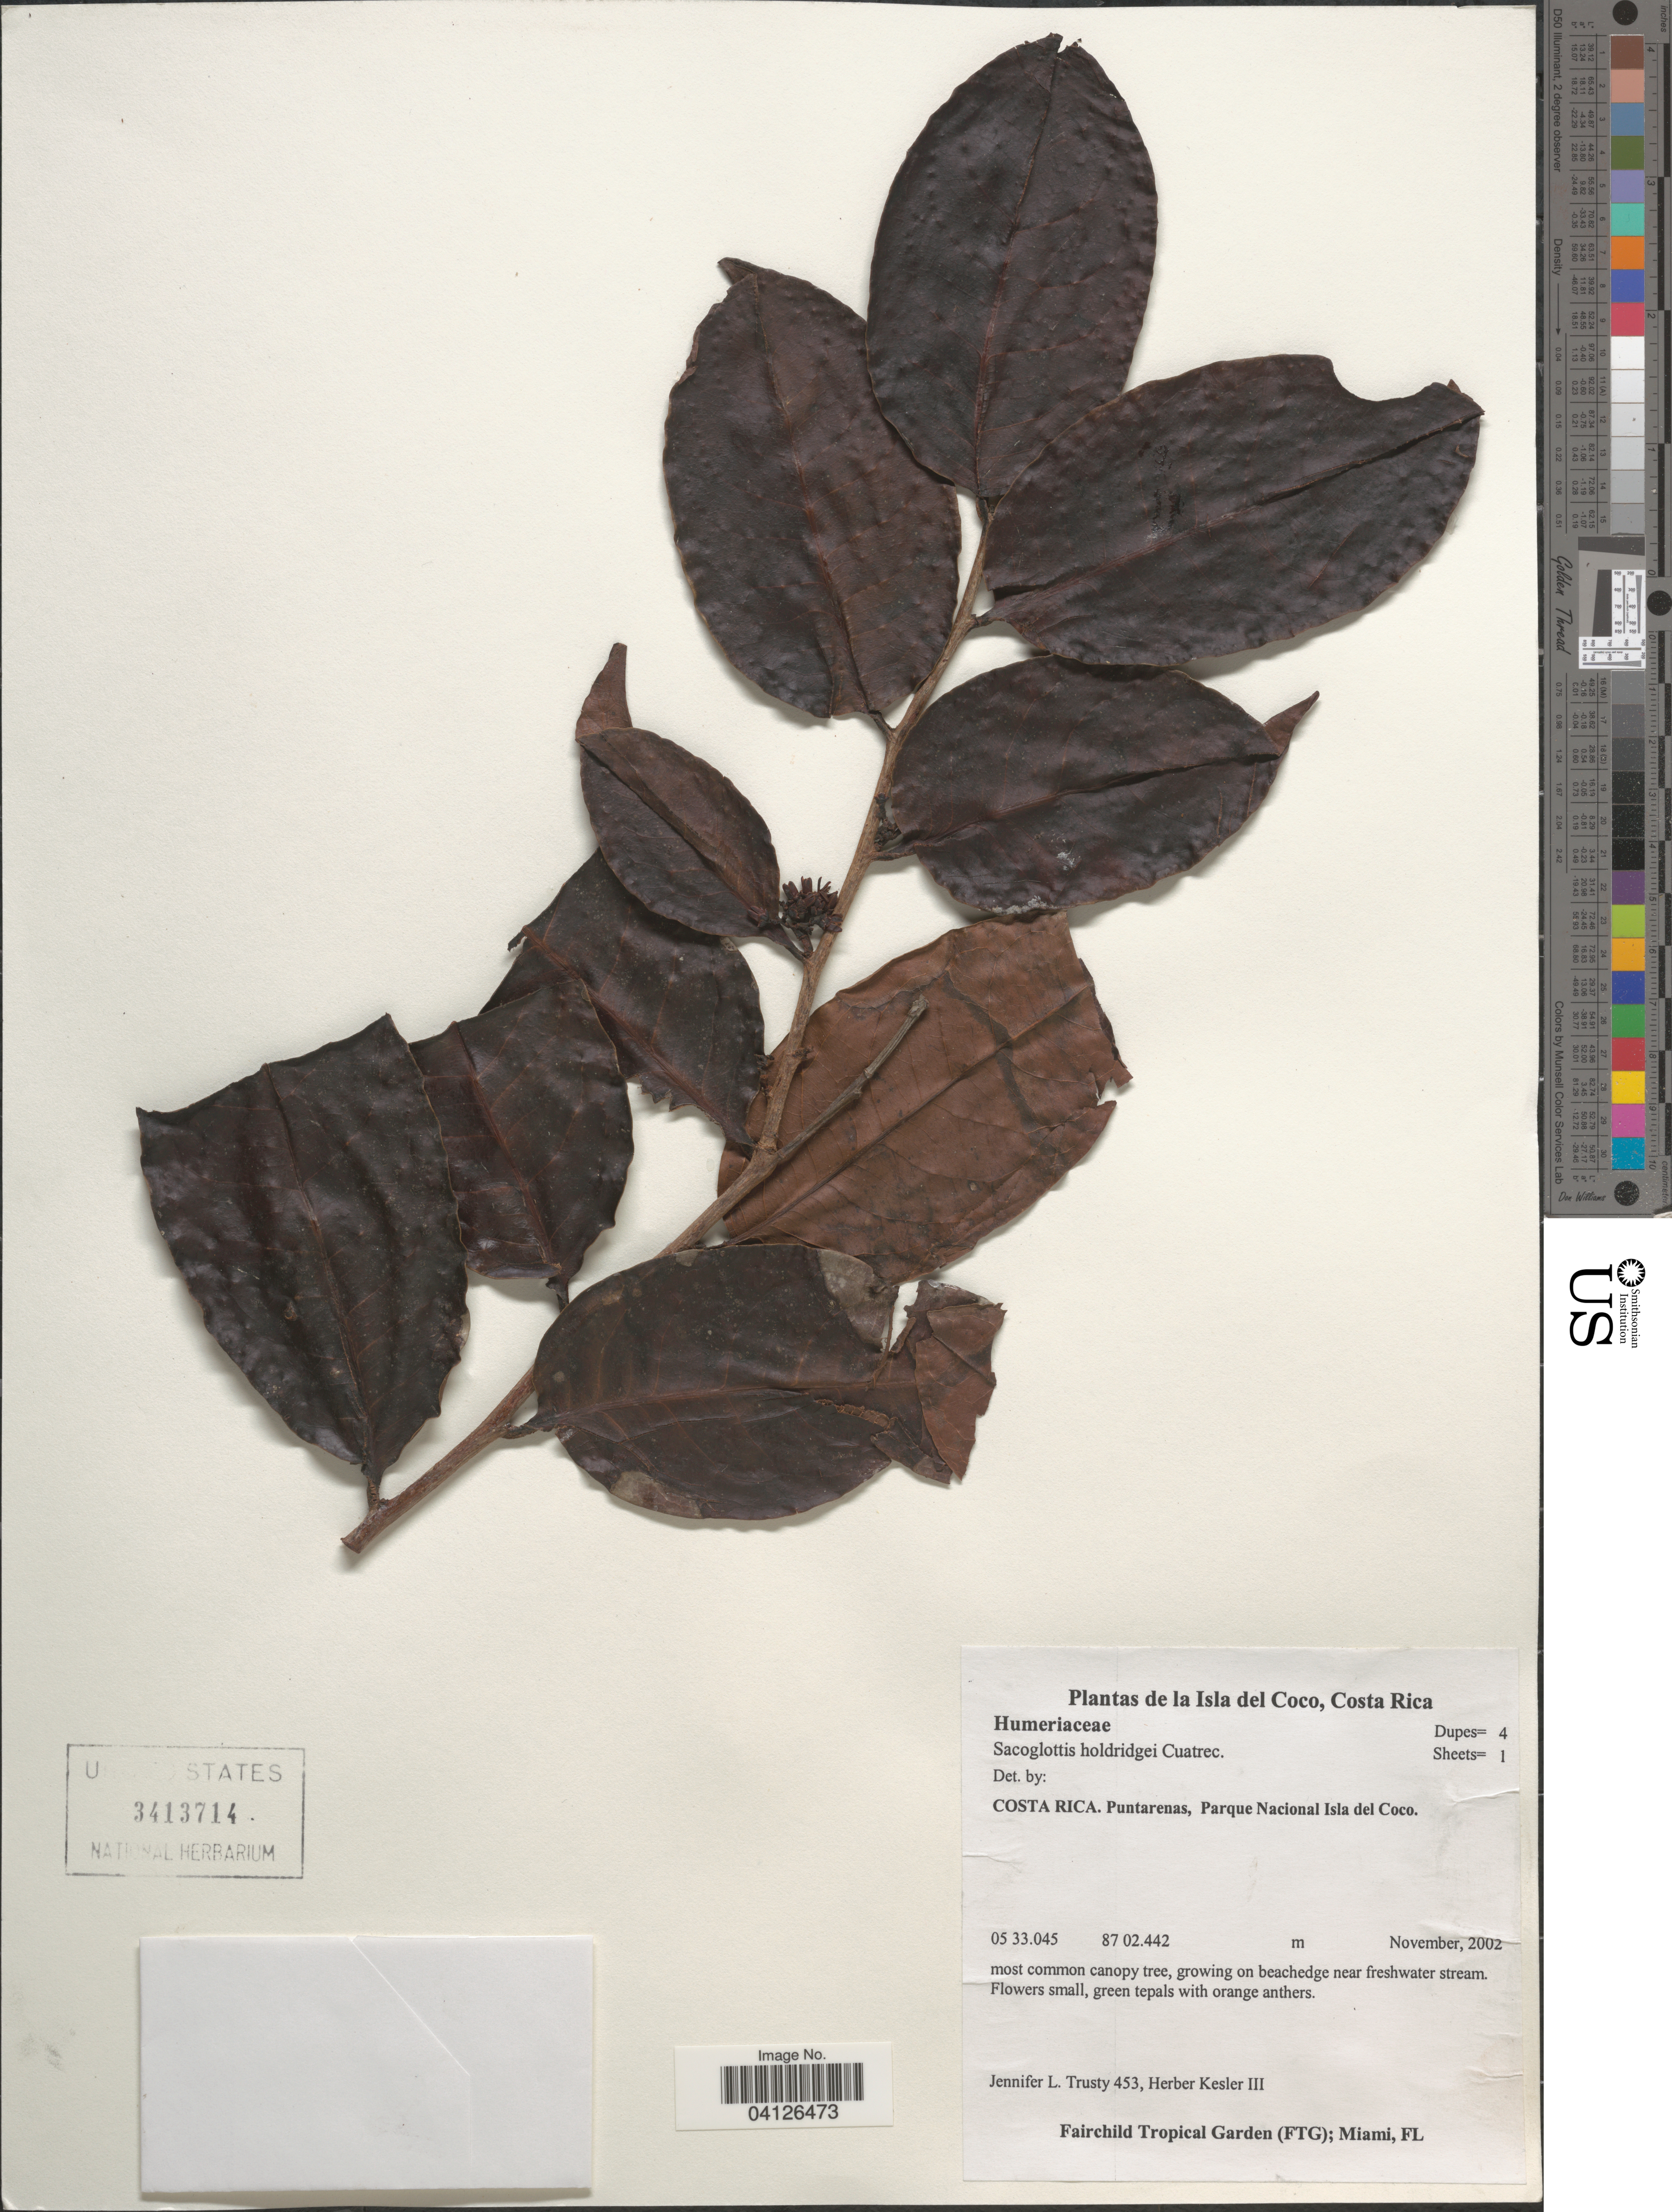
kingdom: Plantae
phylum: Tracheophyta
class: Magnoliopsida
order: Malpighiales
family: Humiriaceae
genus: Sacoglottis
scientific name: Sacoglottis holdridgei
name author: Cuatrec.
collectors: J. Trusty & H. Kesler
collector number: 453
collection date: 2002-11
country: Costa Rica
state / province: Puntarenas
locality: La Isla del Coco. Parque Nacional Isla del Coco.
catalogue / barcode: US 3413714